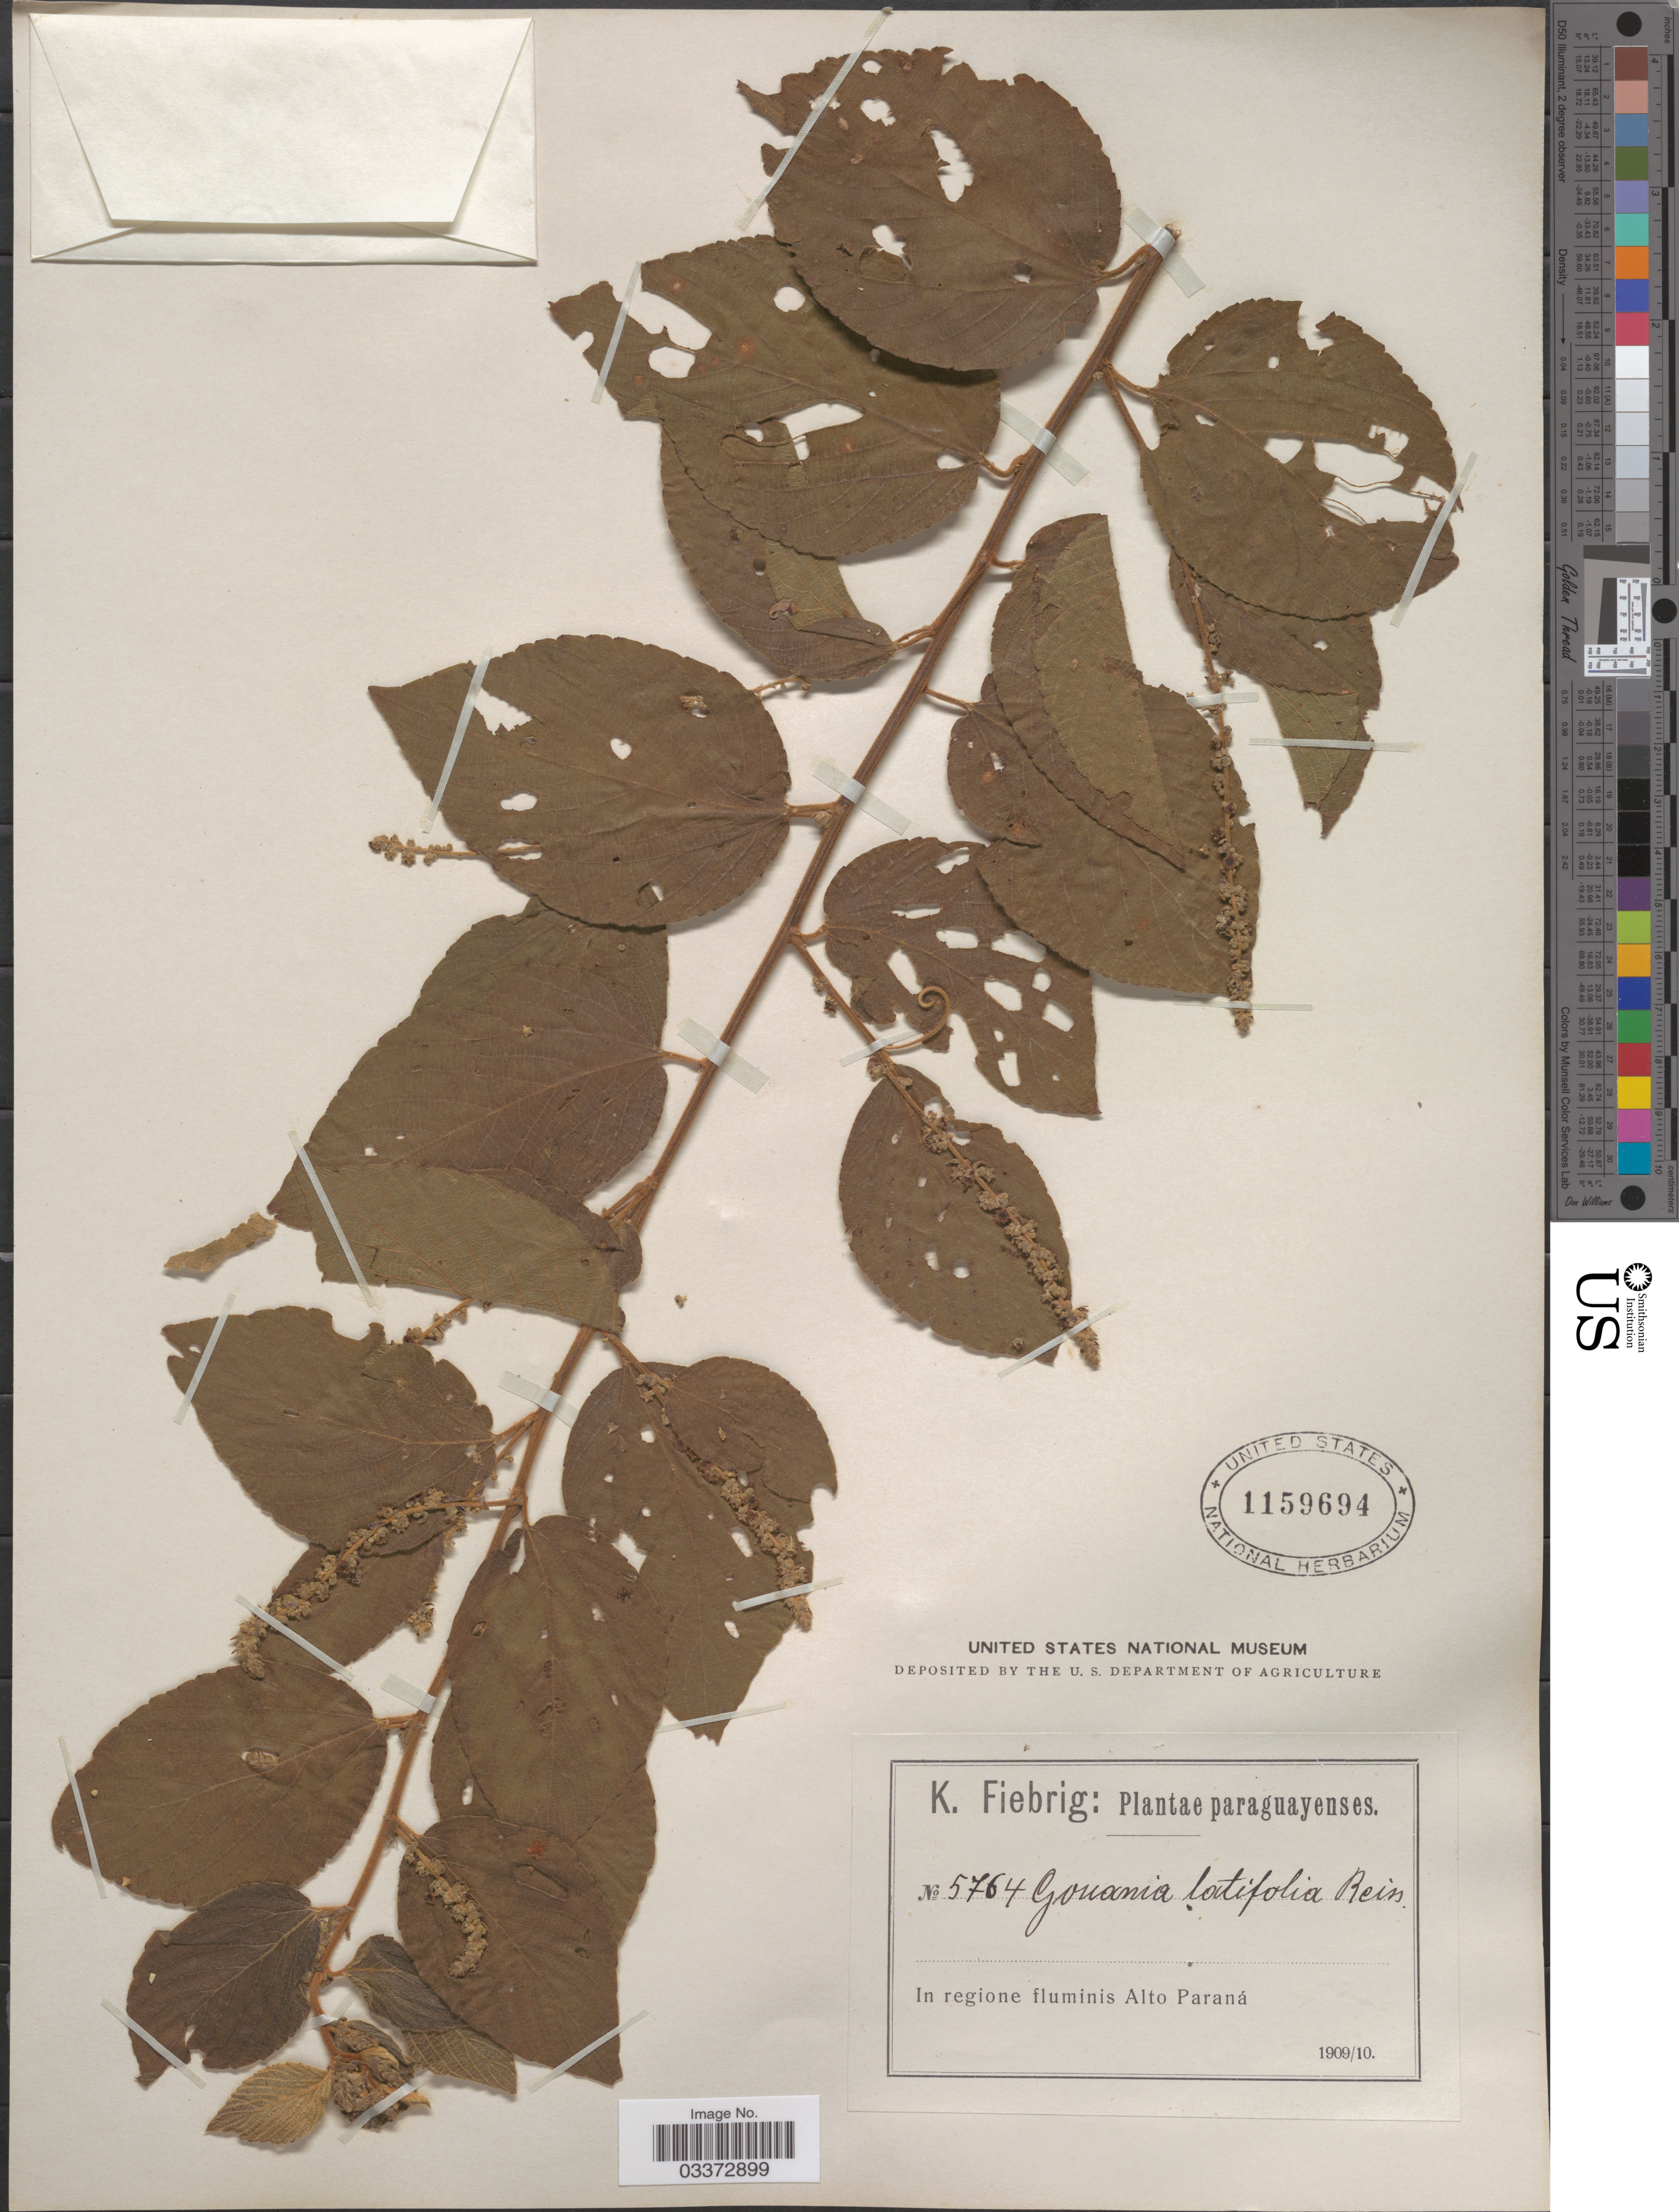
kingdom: Plantae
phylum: Tracheophyta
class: Magnoliopsida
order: Rosales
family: Rhamnaceae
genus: Gouania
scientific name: Gouania polygama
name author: (Jacq.) Urb.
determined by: Figueira, Mauricio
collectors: K. Fiebrig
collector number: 5764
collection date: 1909/1910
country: Paraguay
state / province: Alto Parana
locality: In regione fluminis Alto Parana.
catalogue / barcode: US 1159694